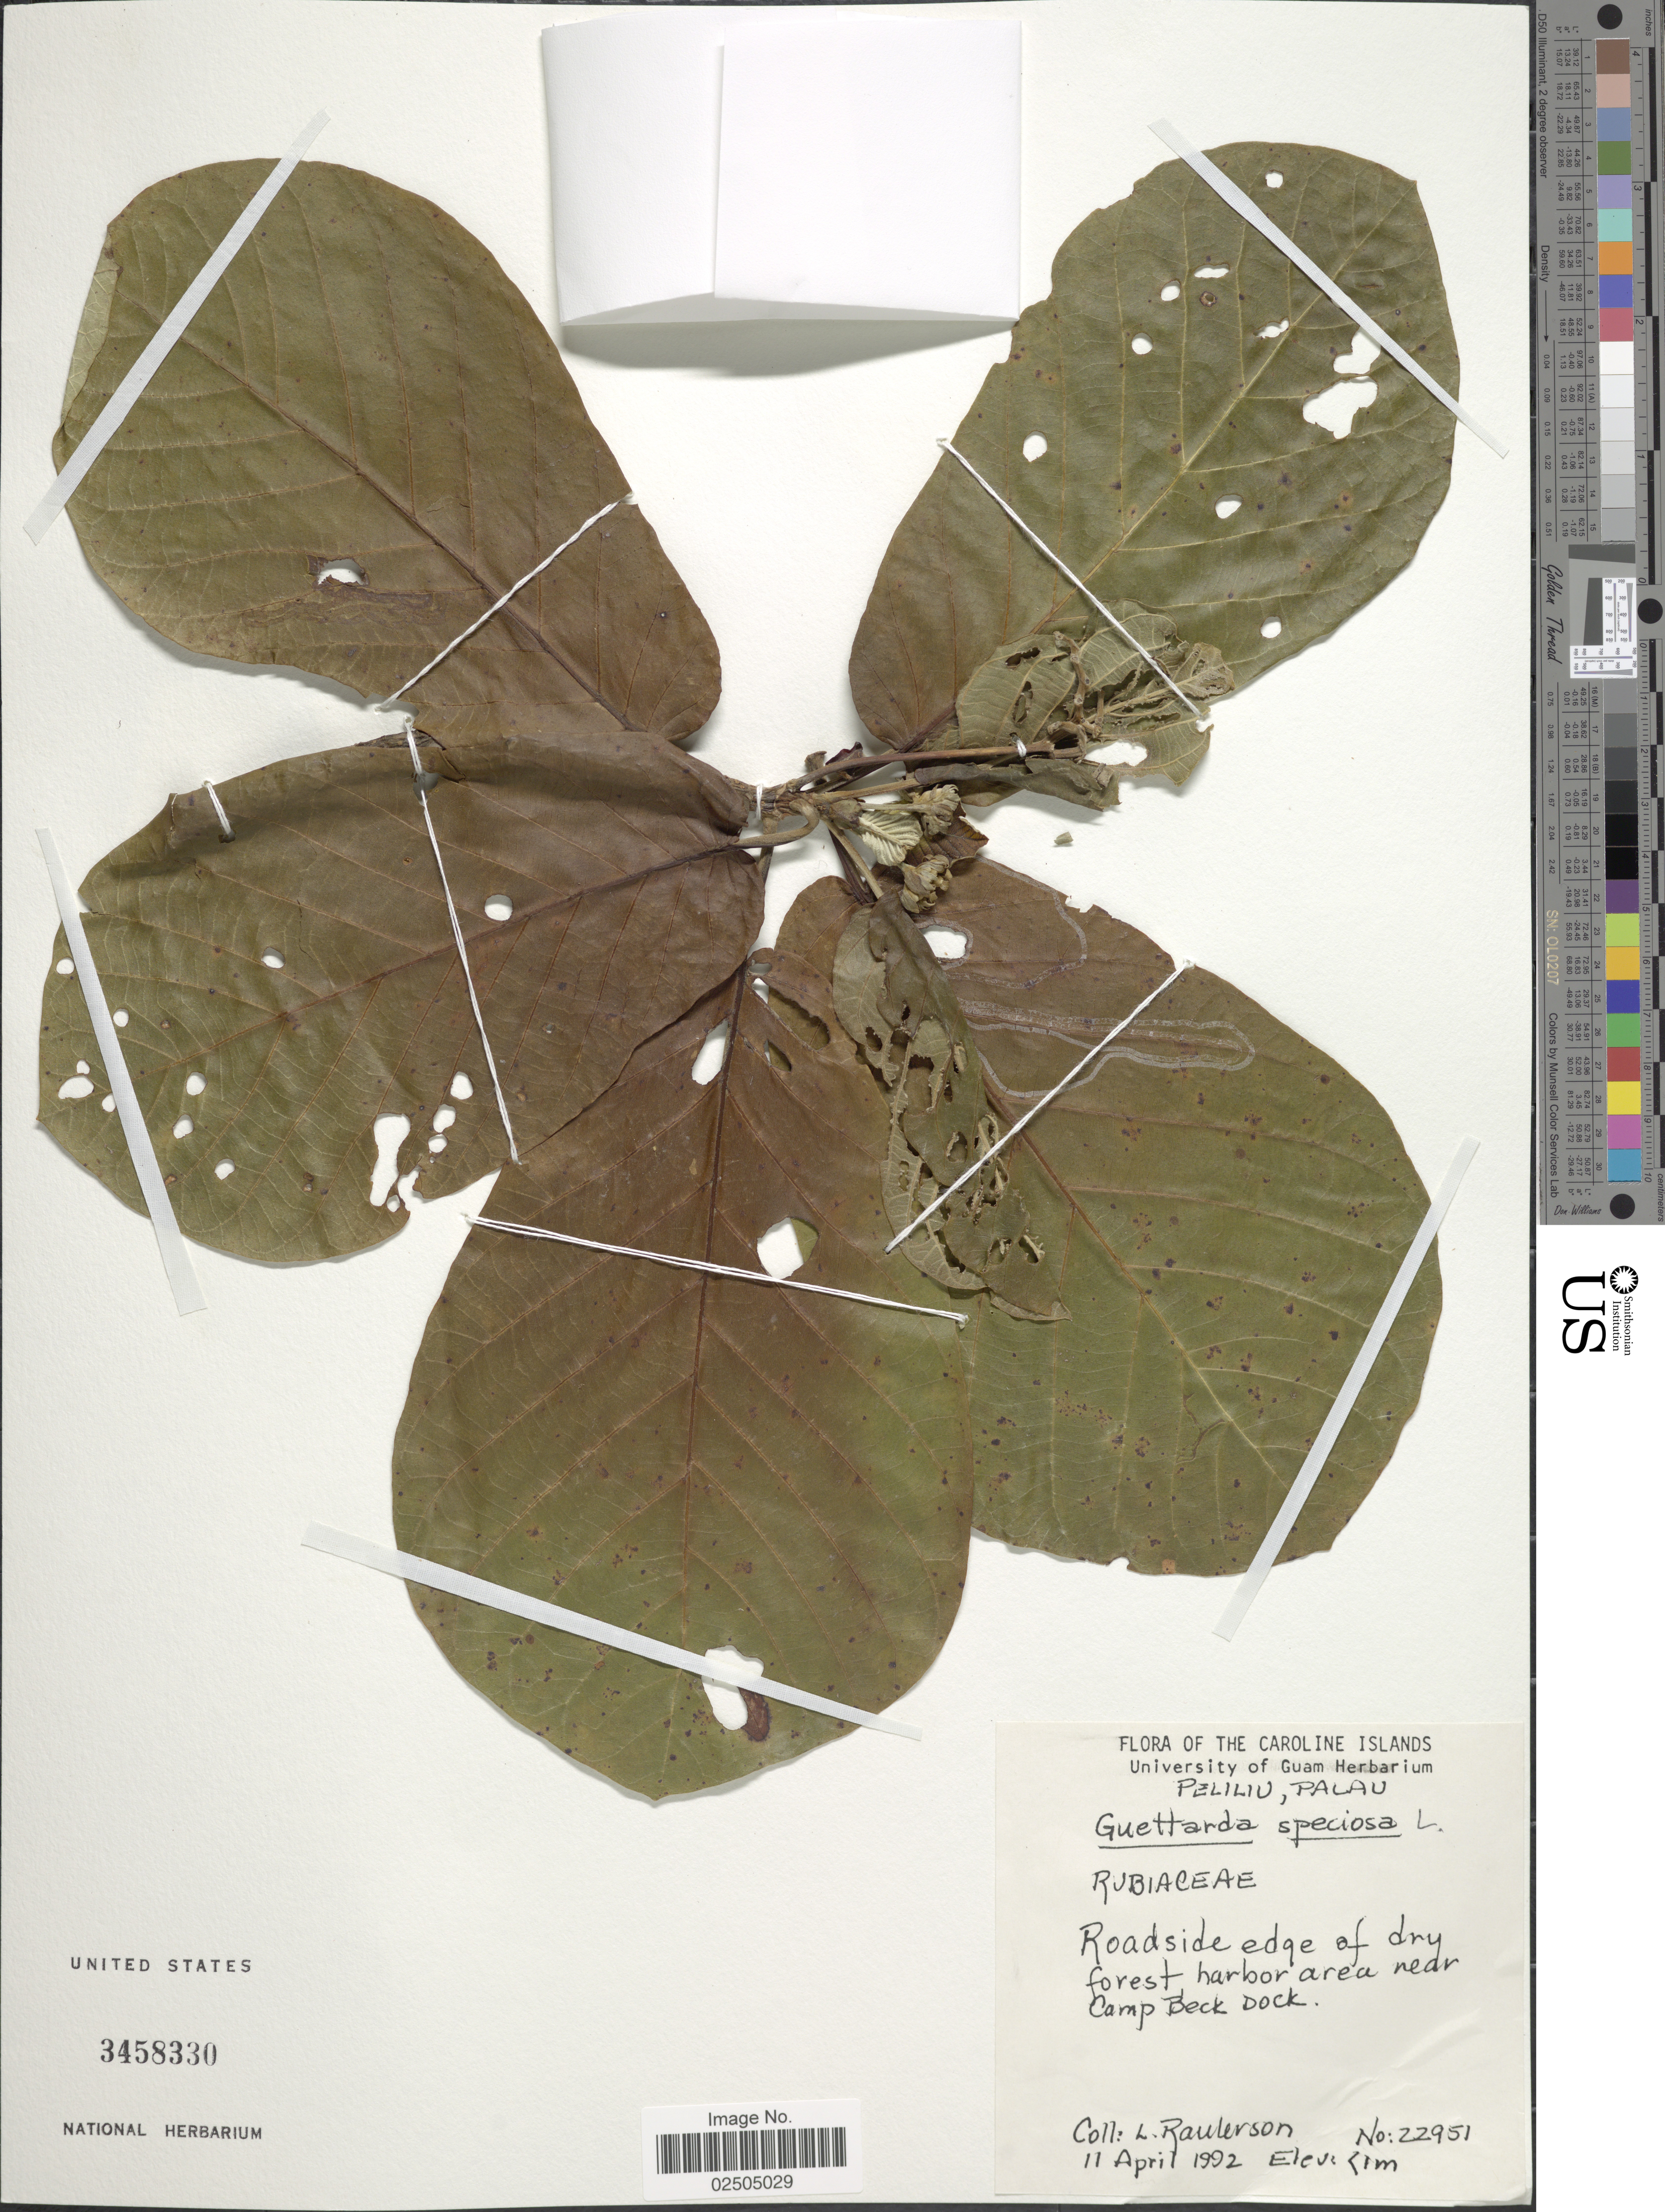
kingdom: Plantae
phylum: Tracheophyta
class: Magnoliopsida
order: Gentianales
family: Rubiaceae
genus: Guettarda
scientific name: Guettarda speciosa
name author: L.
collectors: L. Raulerson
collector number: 22951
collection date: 1992-04-11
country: Palau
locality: The Caroline Islands, Peliliu, Palau, Roadside edge of dry forest harbor area near Camp Beck Dock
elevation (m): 1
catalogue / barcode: US 3458330